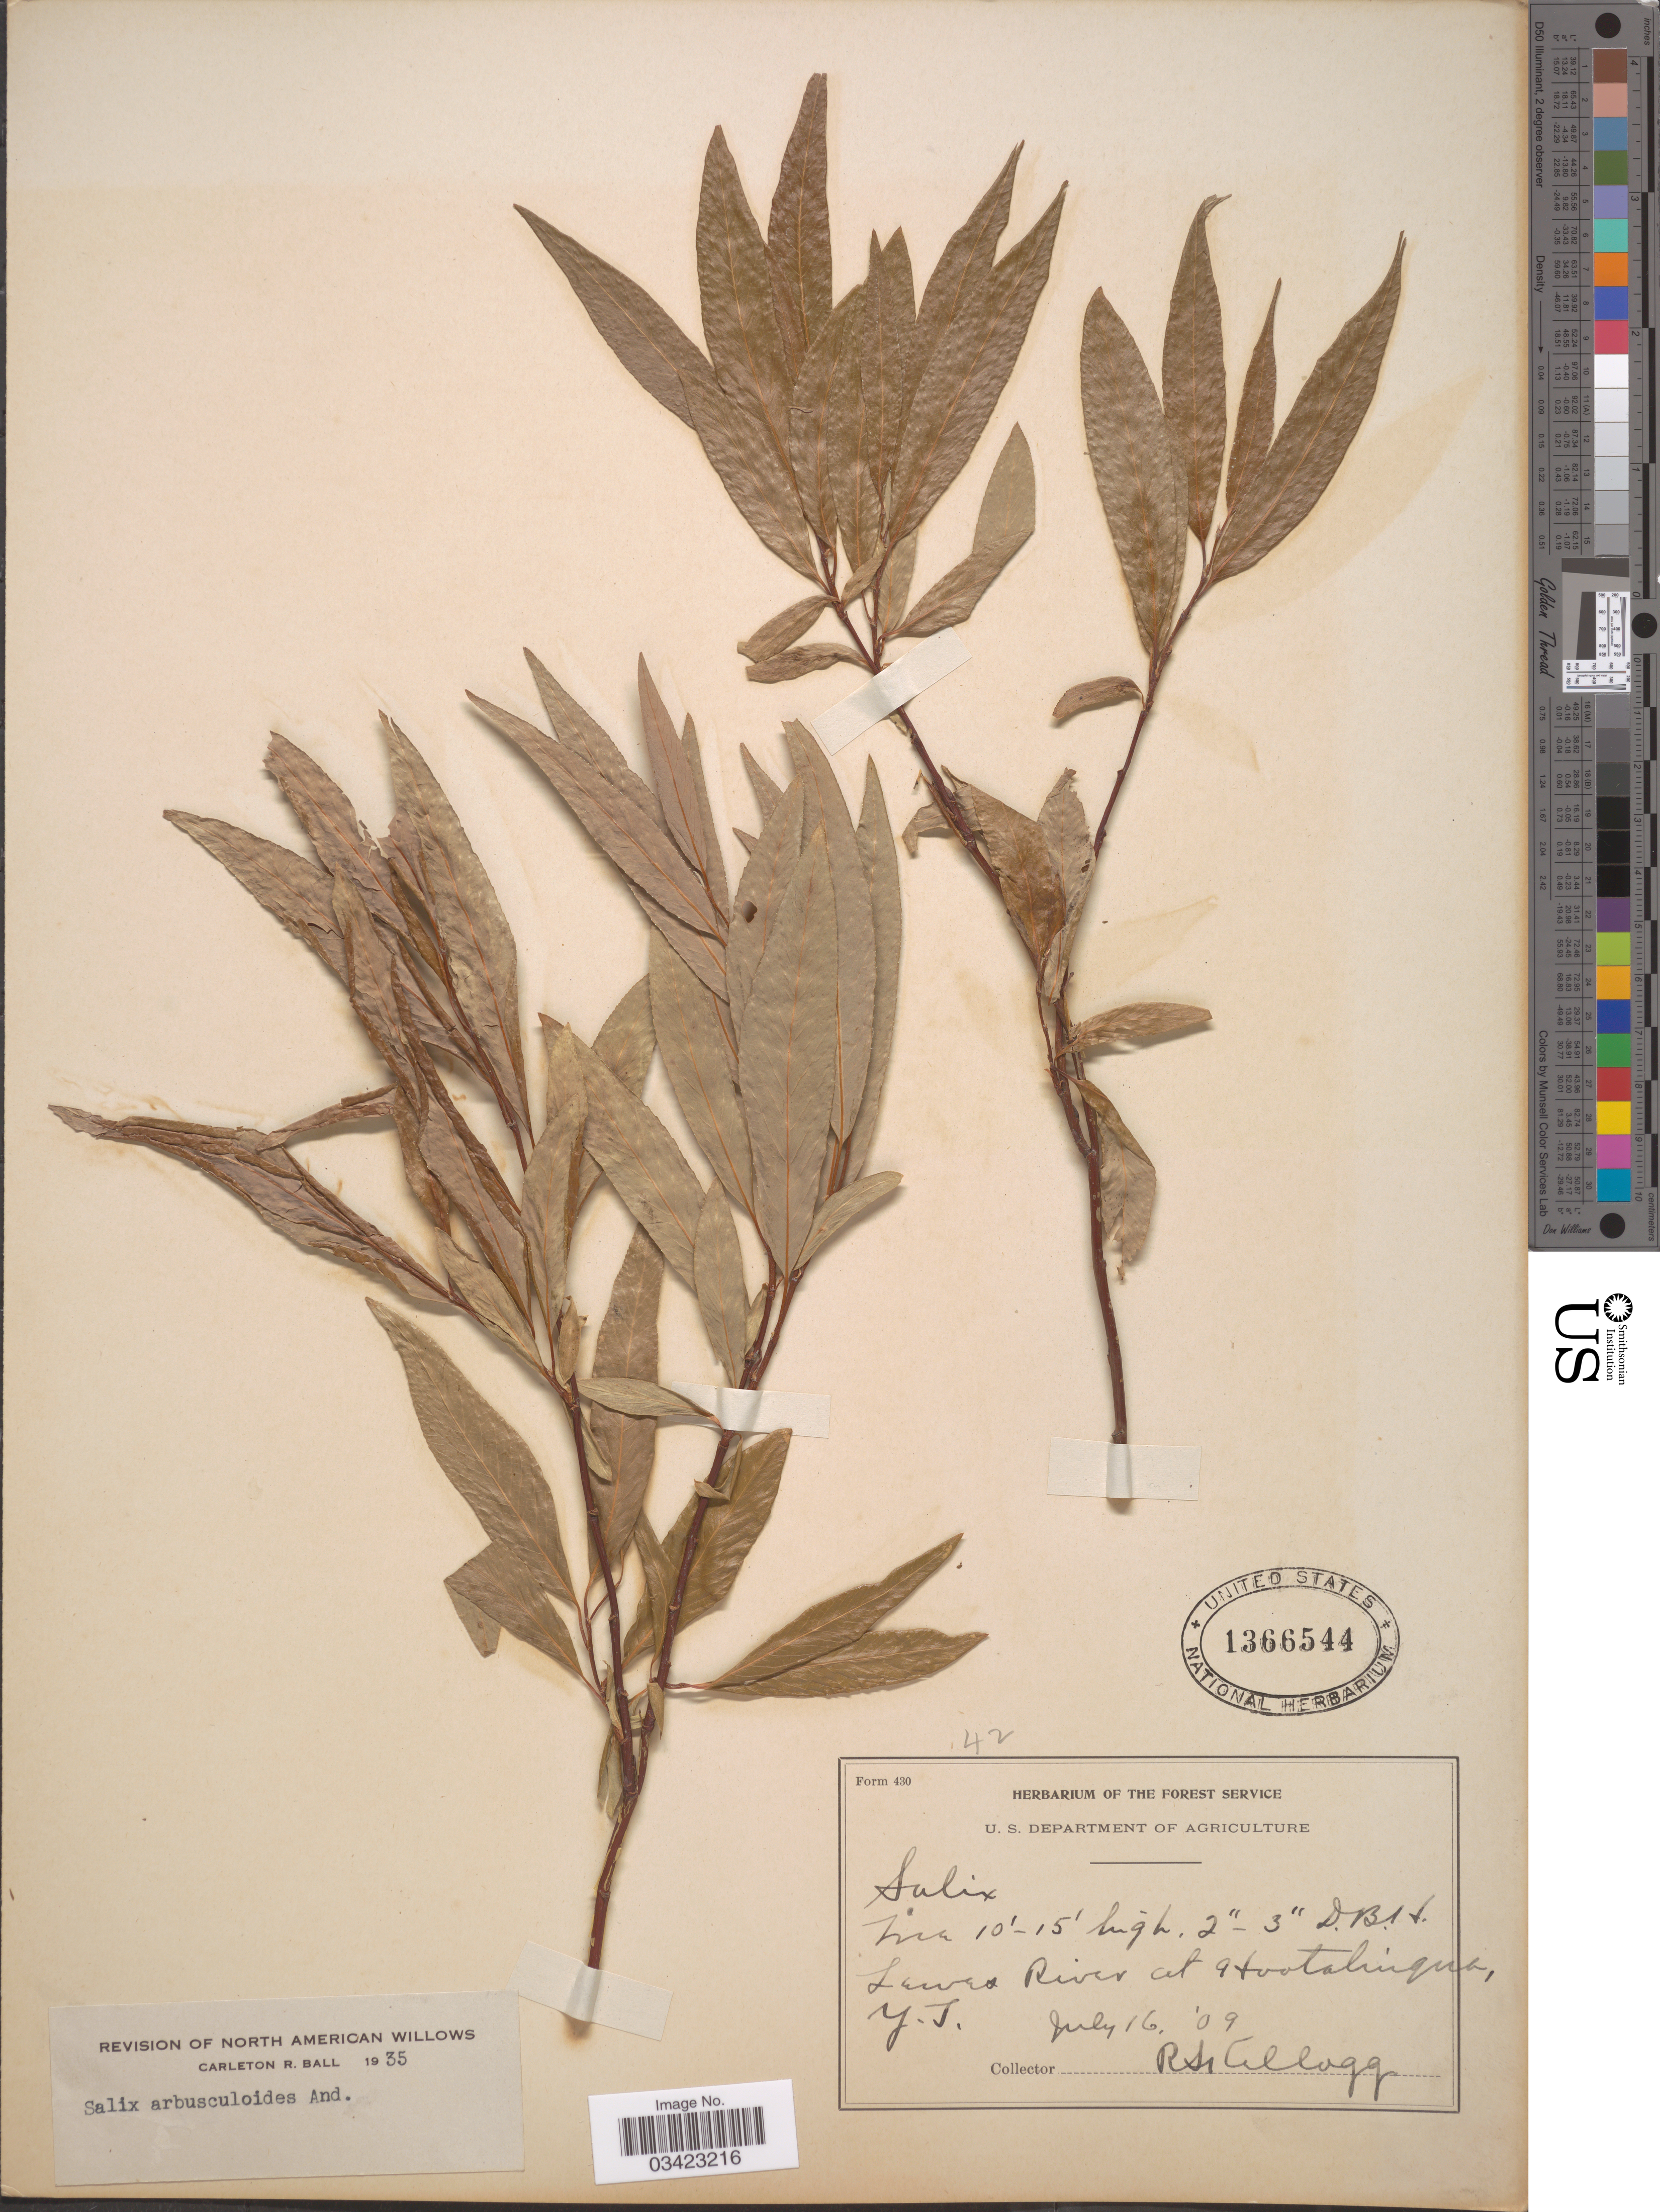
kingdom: Plantae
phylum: Tracheophyta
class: Magnoliopsida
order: Malpighiales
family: Salicaceae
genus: Salix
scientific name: Salix arbusculoides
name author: Andersson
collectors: R. Kellogg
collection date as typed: Transcribed d/m/y: 16/7/9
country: Canada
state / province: Yukon Territory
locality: Lewes River at Hootalinqua, Y. T.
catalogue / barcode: US 1366544